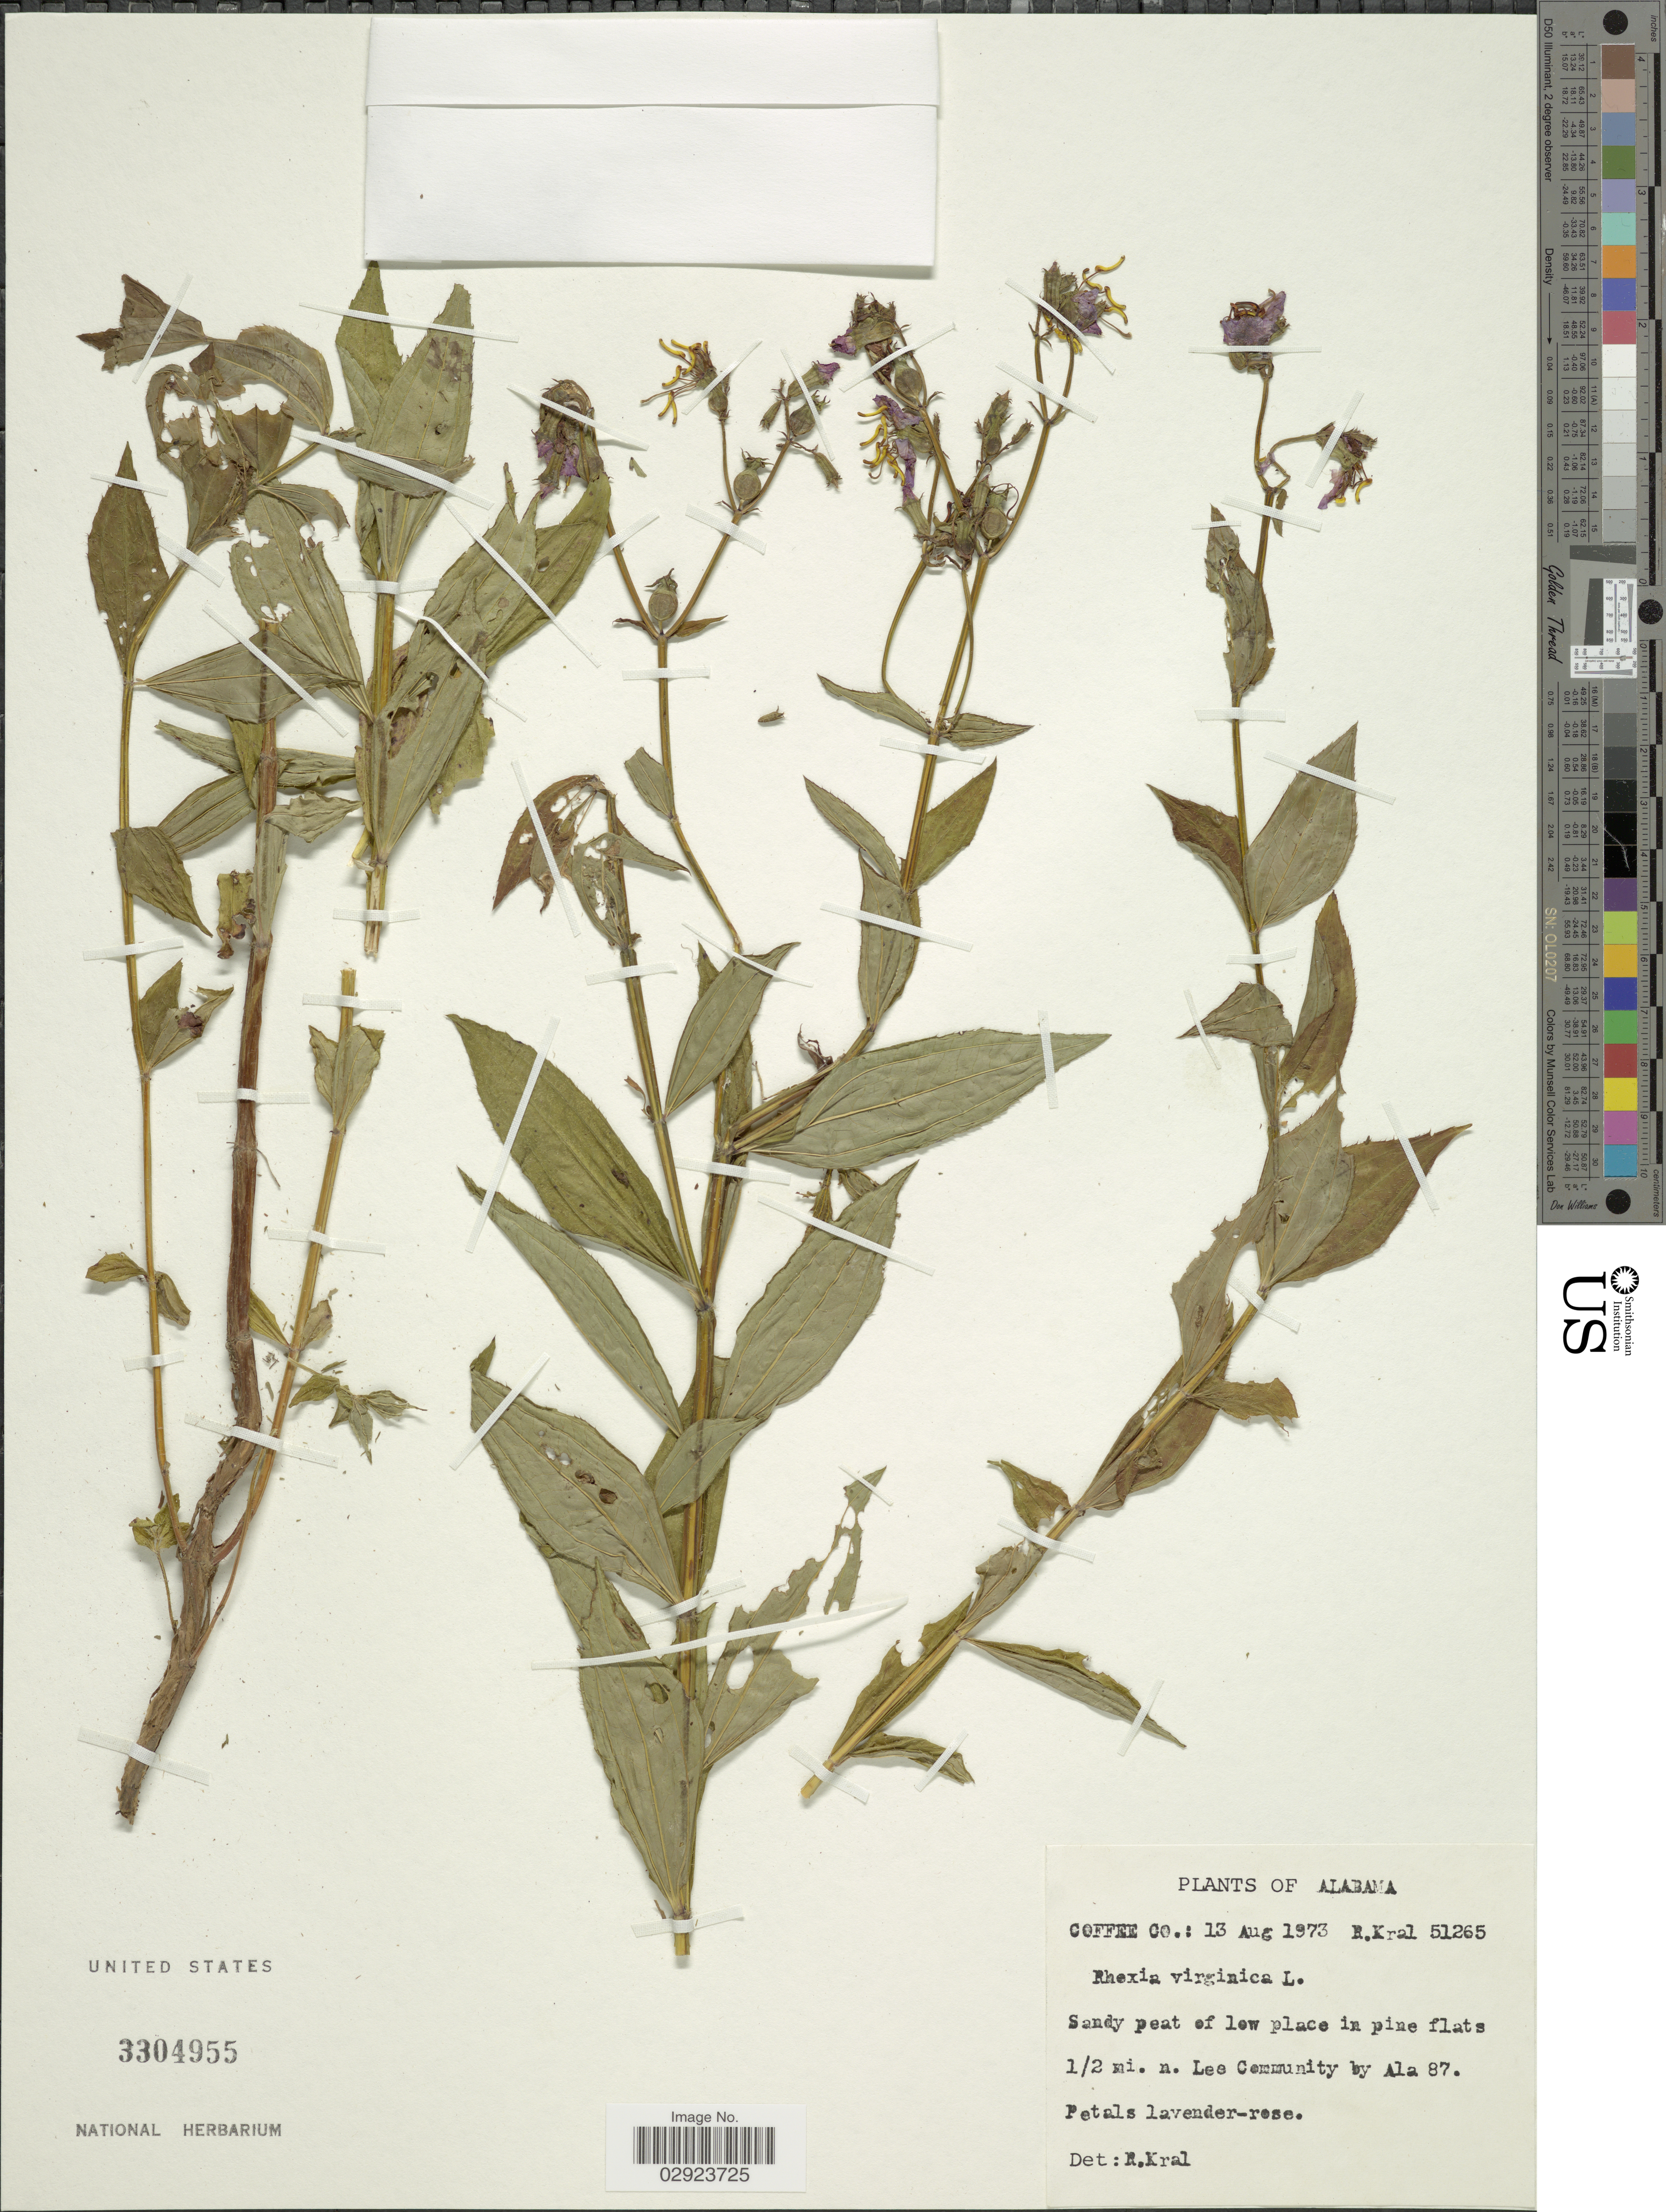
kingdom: Plantae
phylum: Tracheophyta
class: Magnoliopsida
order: Myrtales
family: Melastomataceae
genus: Rhexia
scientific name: Rhexia virginica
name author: L.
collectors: R. Kral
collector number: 51265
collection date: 1973-08-13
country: United States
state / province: Alabama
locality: Coffee Co. In pine flats ½ mi. n. Lee Community by Ala 87.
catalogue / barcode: US 3304955